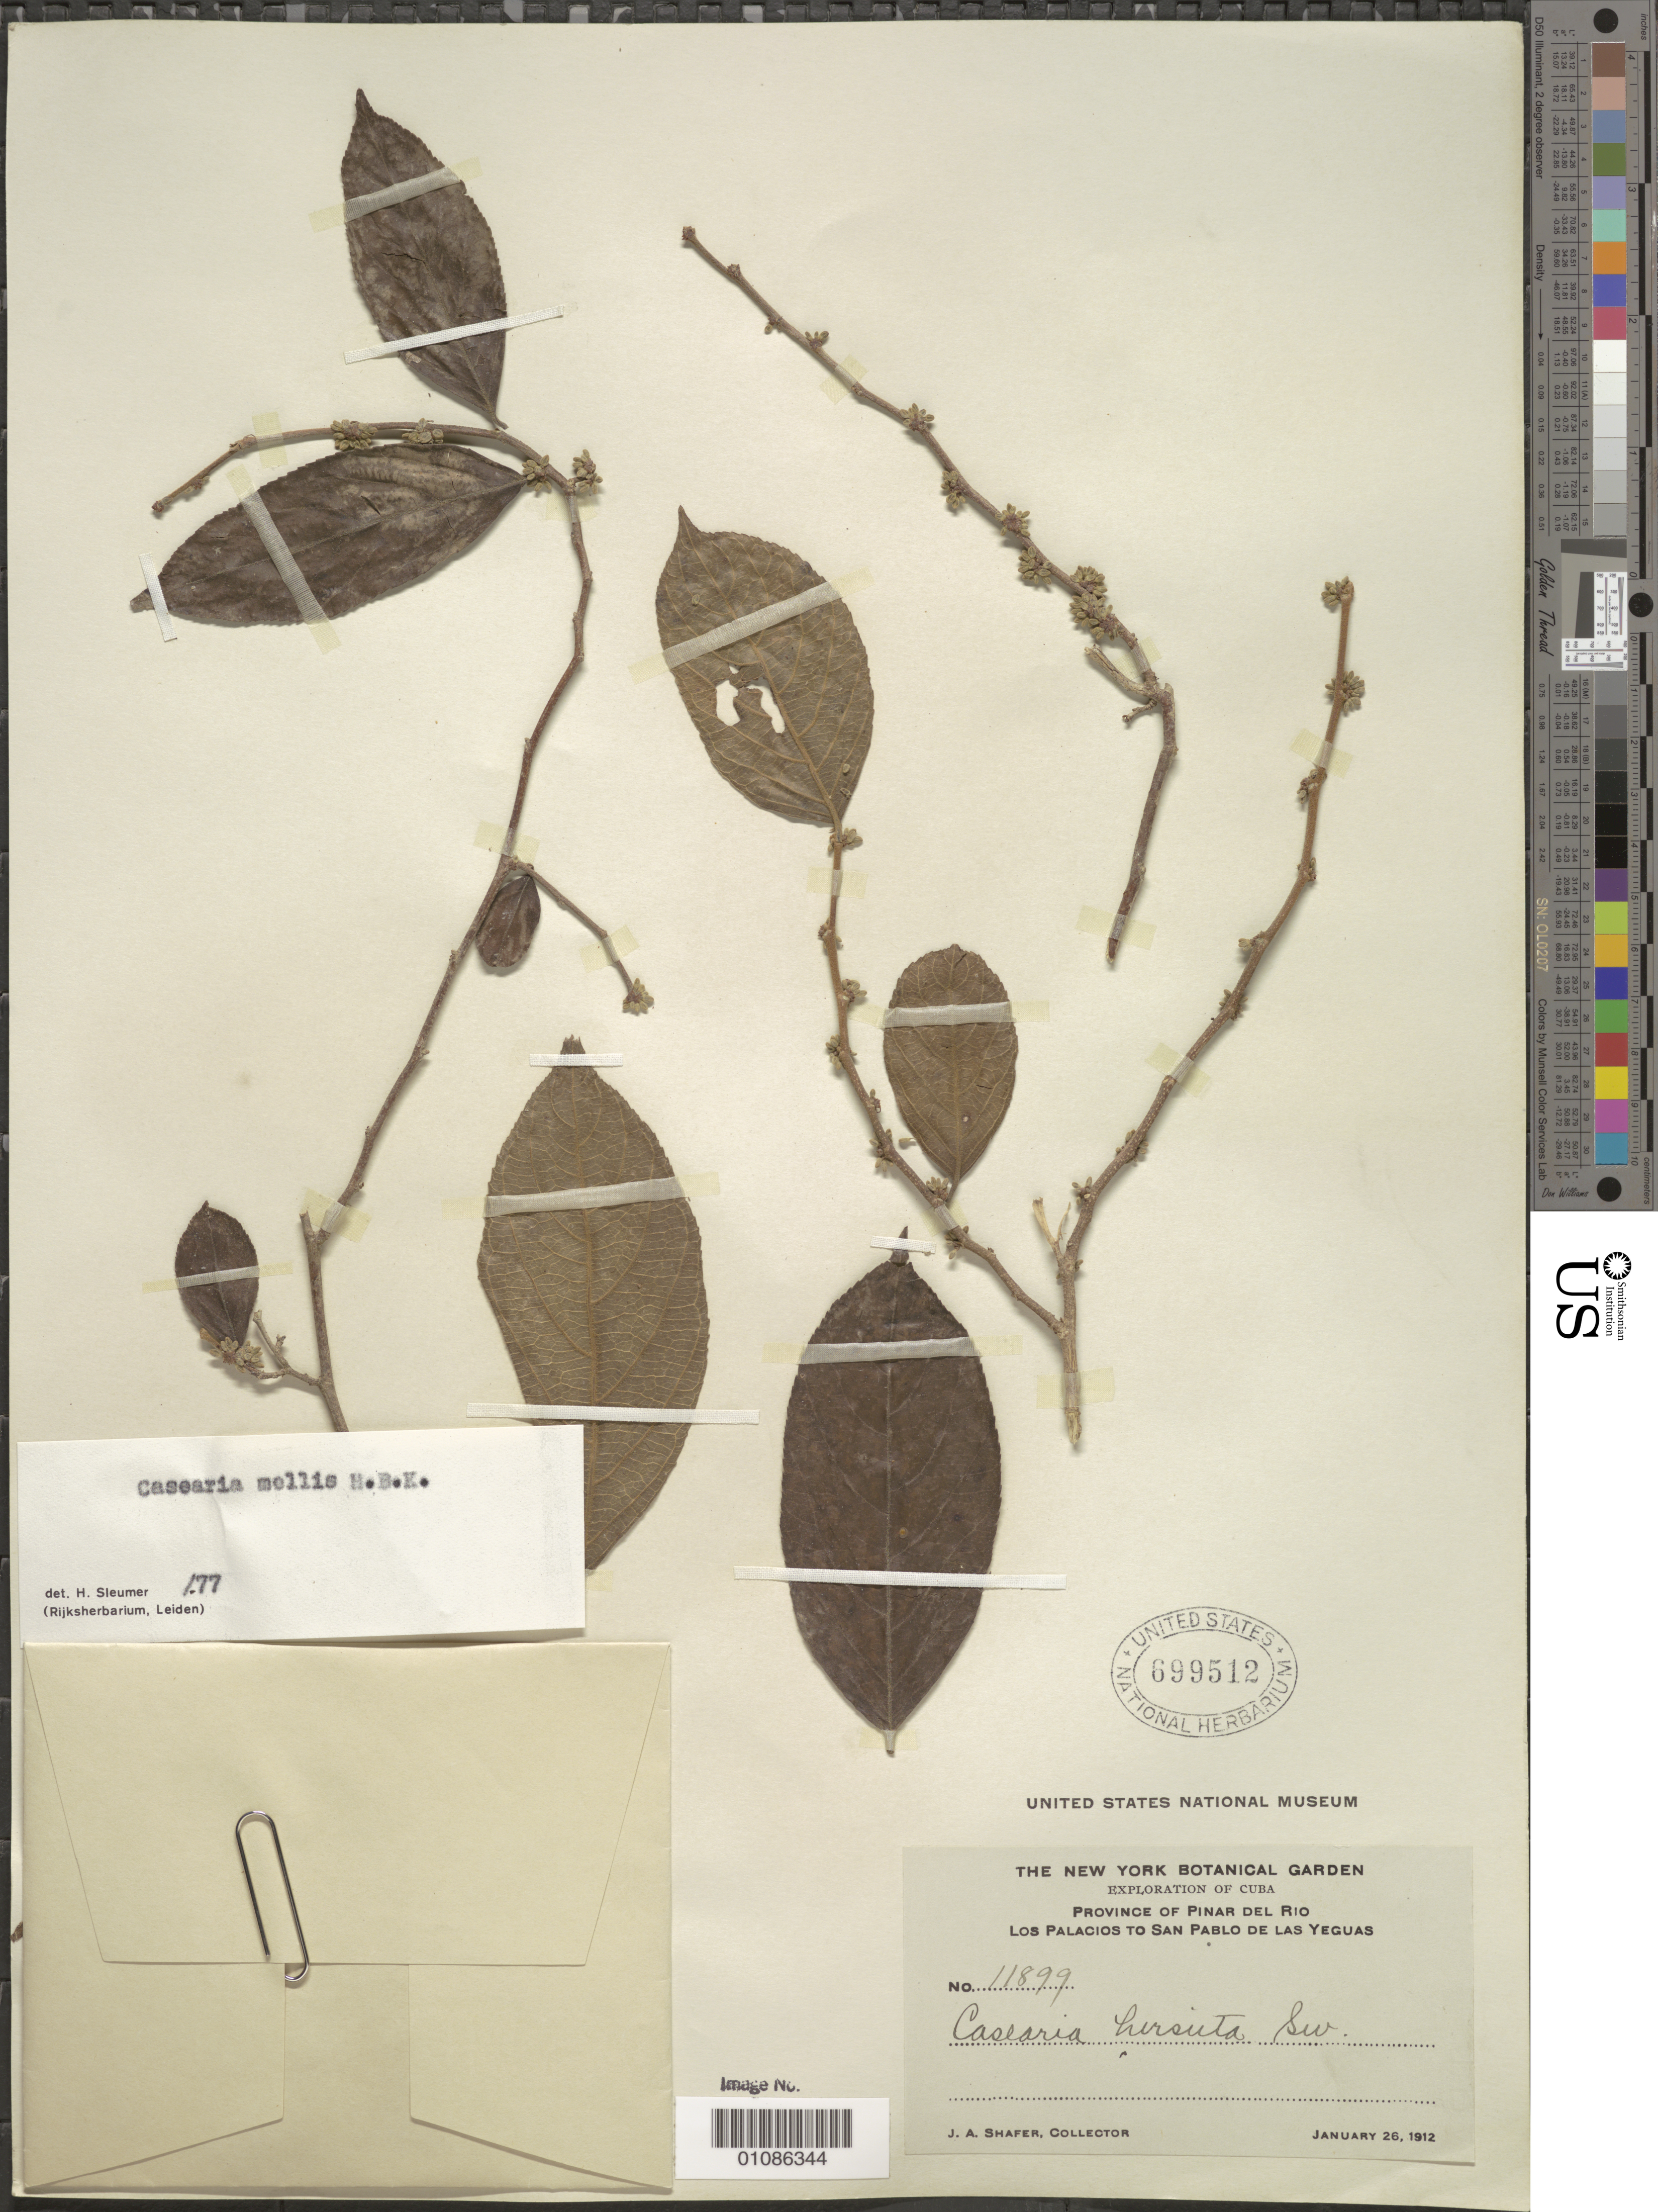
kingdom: Plantae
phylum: Tracheophyta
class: Magnoliopsida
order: Malpighiales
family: Salicaceae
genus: Casearia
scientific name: Casearia mollis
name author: Kunth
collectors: J. A. Shafer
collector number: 11899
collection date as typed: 26 Jan 1912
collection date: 1912-01-26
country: Cuba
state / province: Pinar del Rio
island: Cuba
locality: Pinar del Rio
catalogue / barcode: US 699512